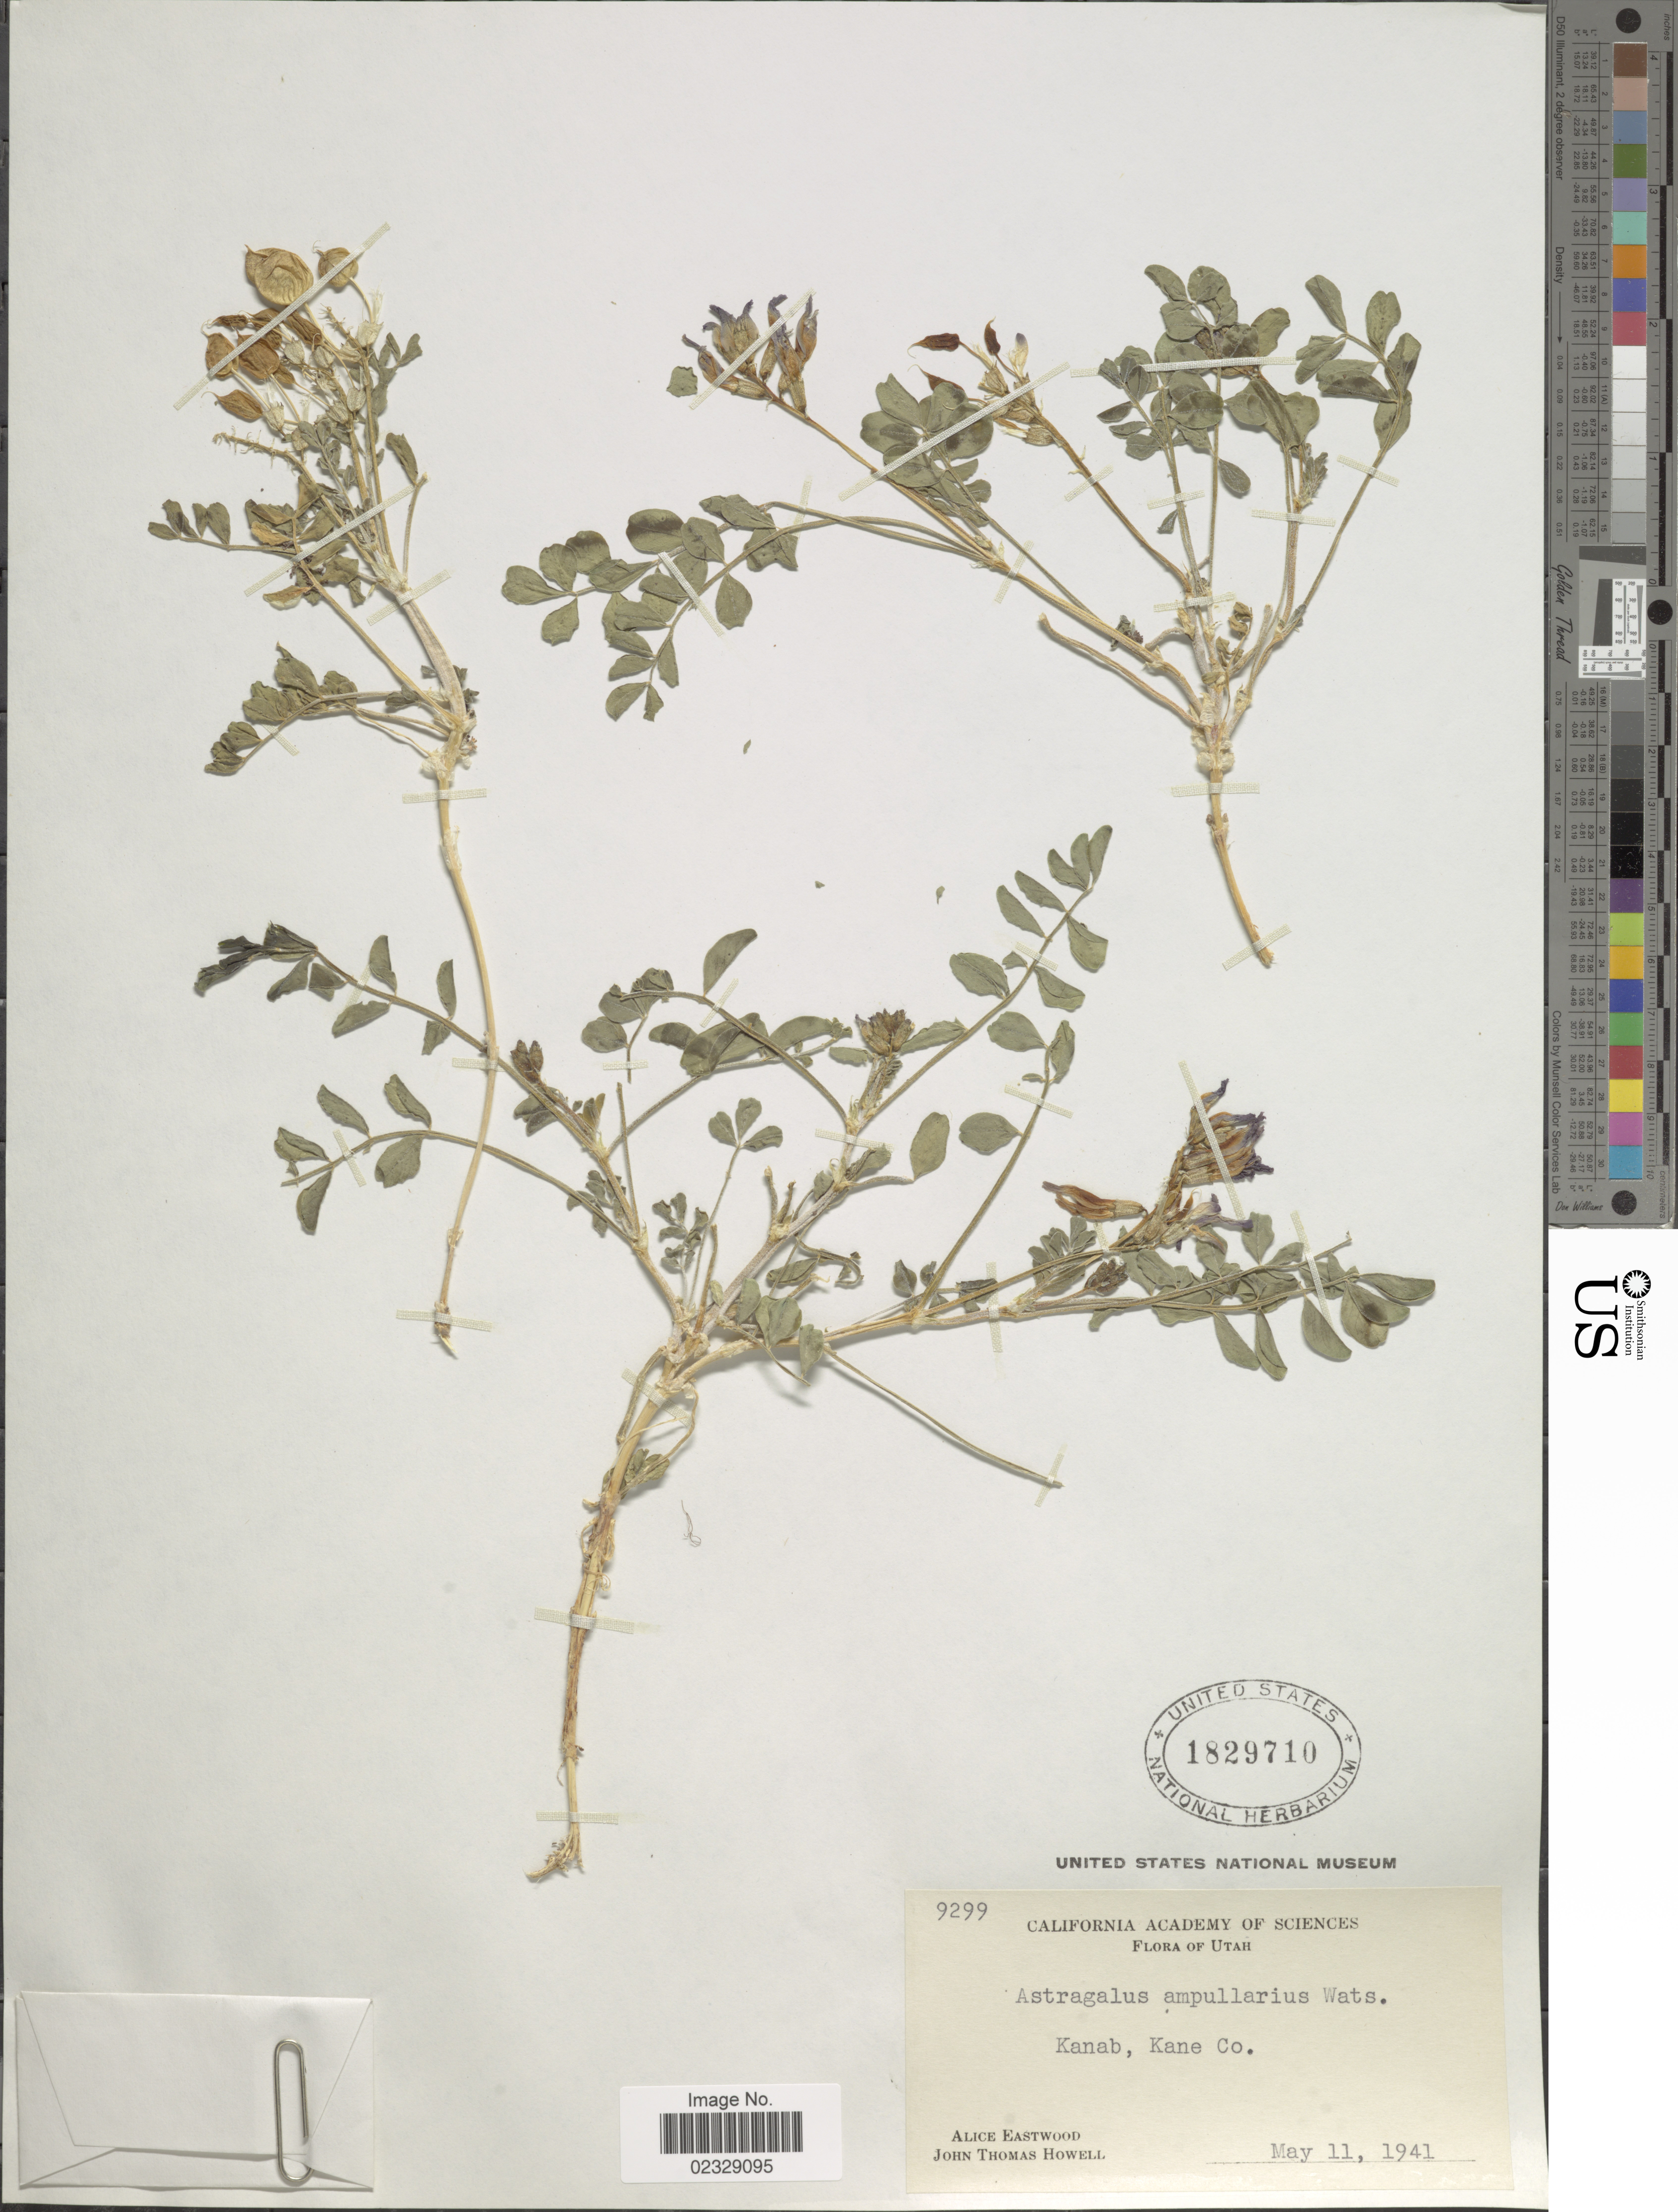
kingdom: Plantae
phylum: Tracheophyta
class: Magnoliopsida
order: Fabales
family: Fabaceae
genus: Astragalus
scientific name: Astragalus ampullarius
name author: S. Watson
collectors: A. Eastwood & J. T. Howell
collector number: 9299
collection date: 1941-05-11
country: United States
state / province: Utah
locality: Kanab, Kane Co.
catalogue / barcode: US 1829710